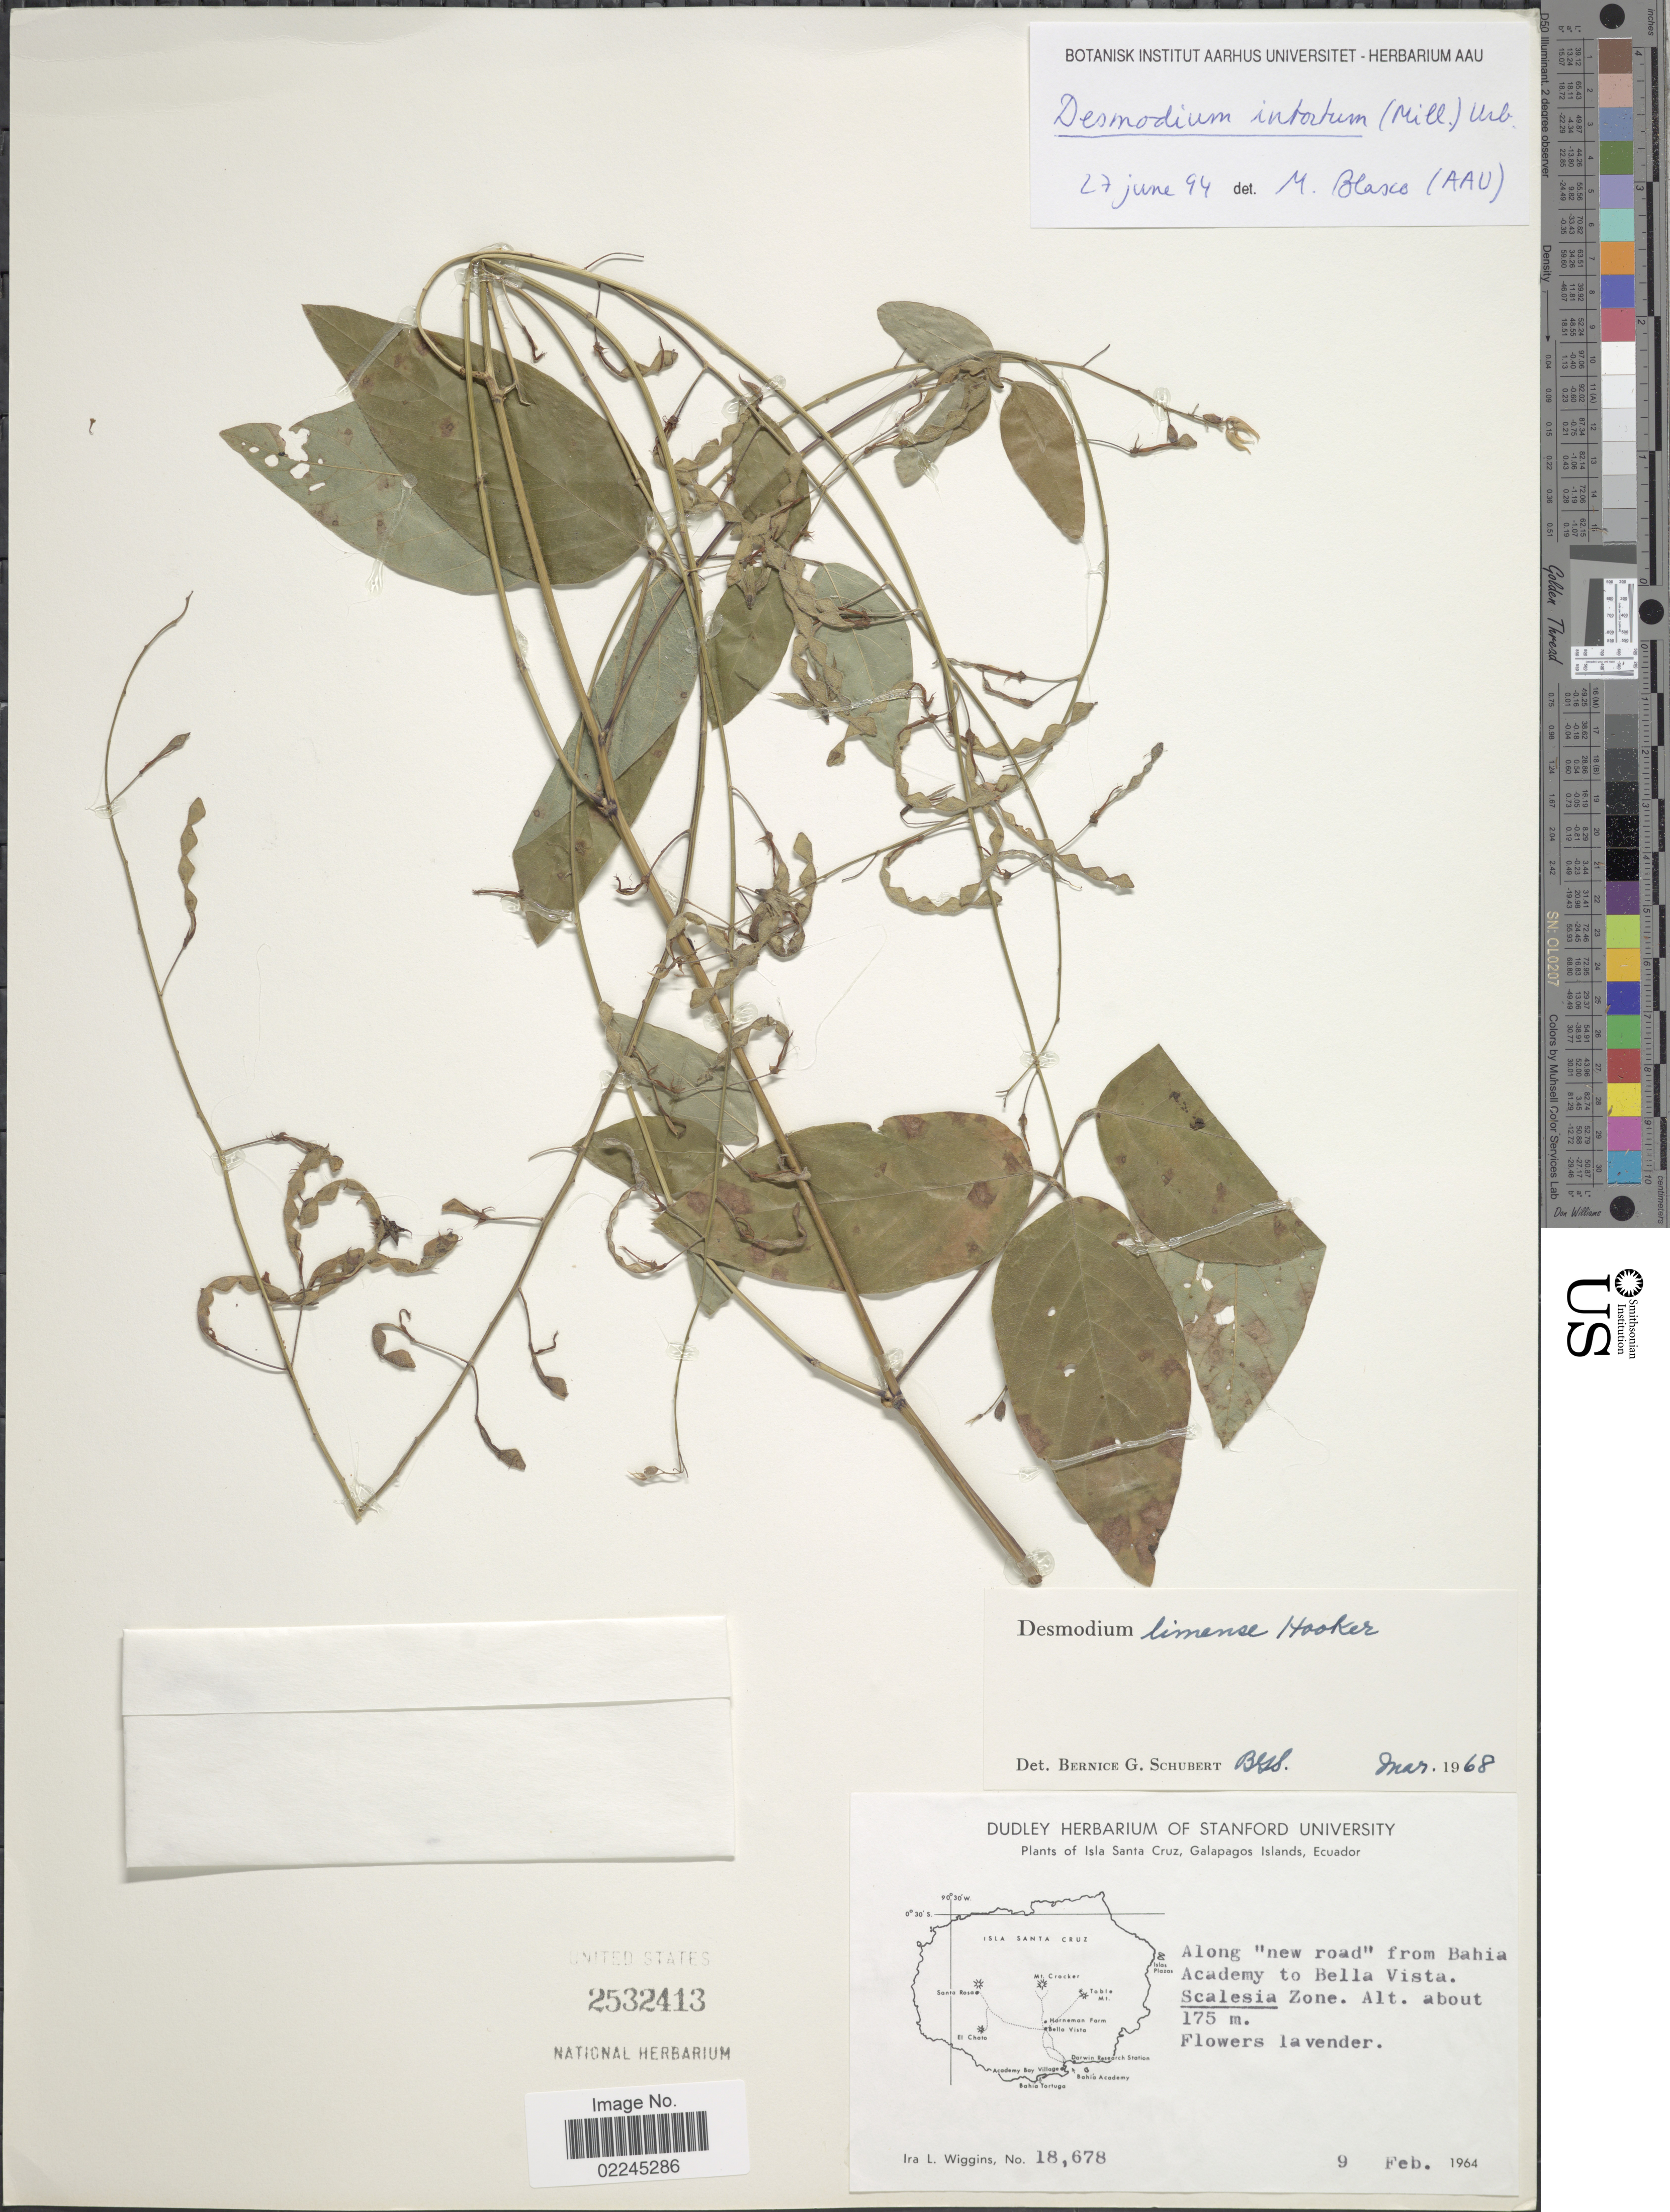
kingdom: Plantae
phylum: Tracheophyta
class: Magnoliopsida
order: Fabales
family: Fabaceae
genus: Desmodium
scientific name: Desmodium intortum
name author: (Mill.) Urb.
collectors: I. L. Wiggins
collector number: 18678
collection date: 1964-02-09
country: Ecuador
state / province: Colón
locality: Isla Santa Cruz, Galapagos Islands, along "new road" from Bahia Academy to Bella Vista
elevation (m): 175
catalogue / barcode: US 2532413